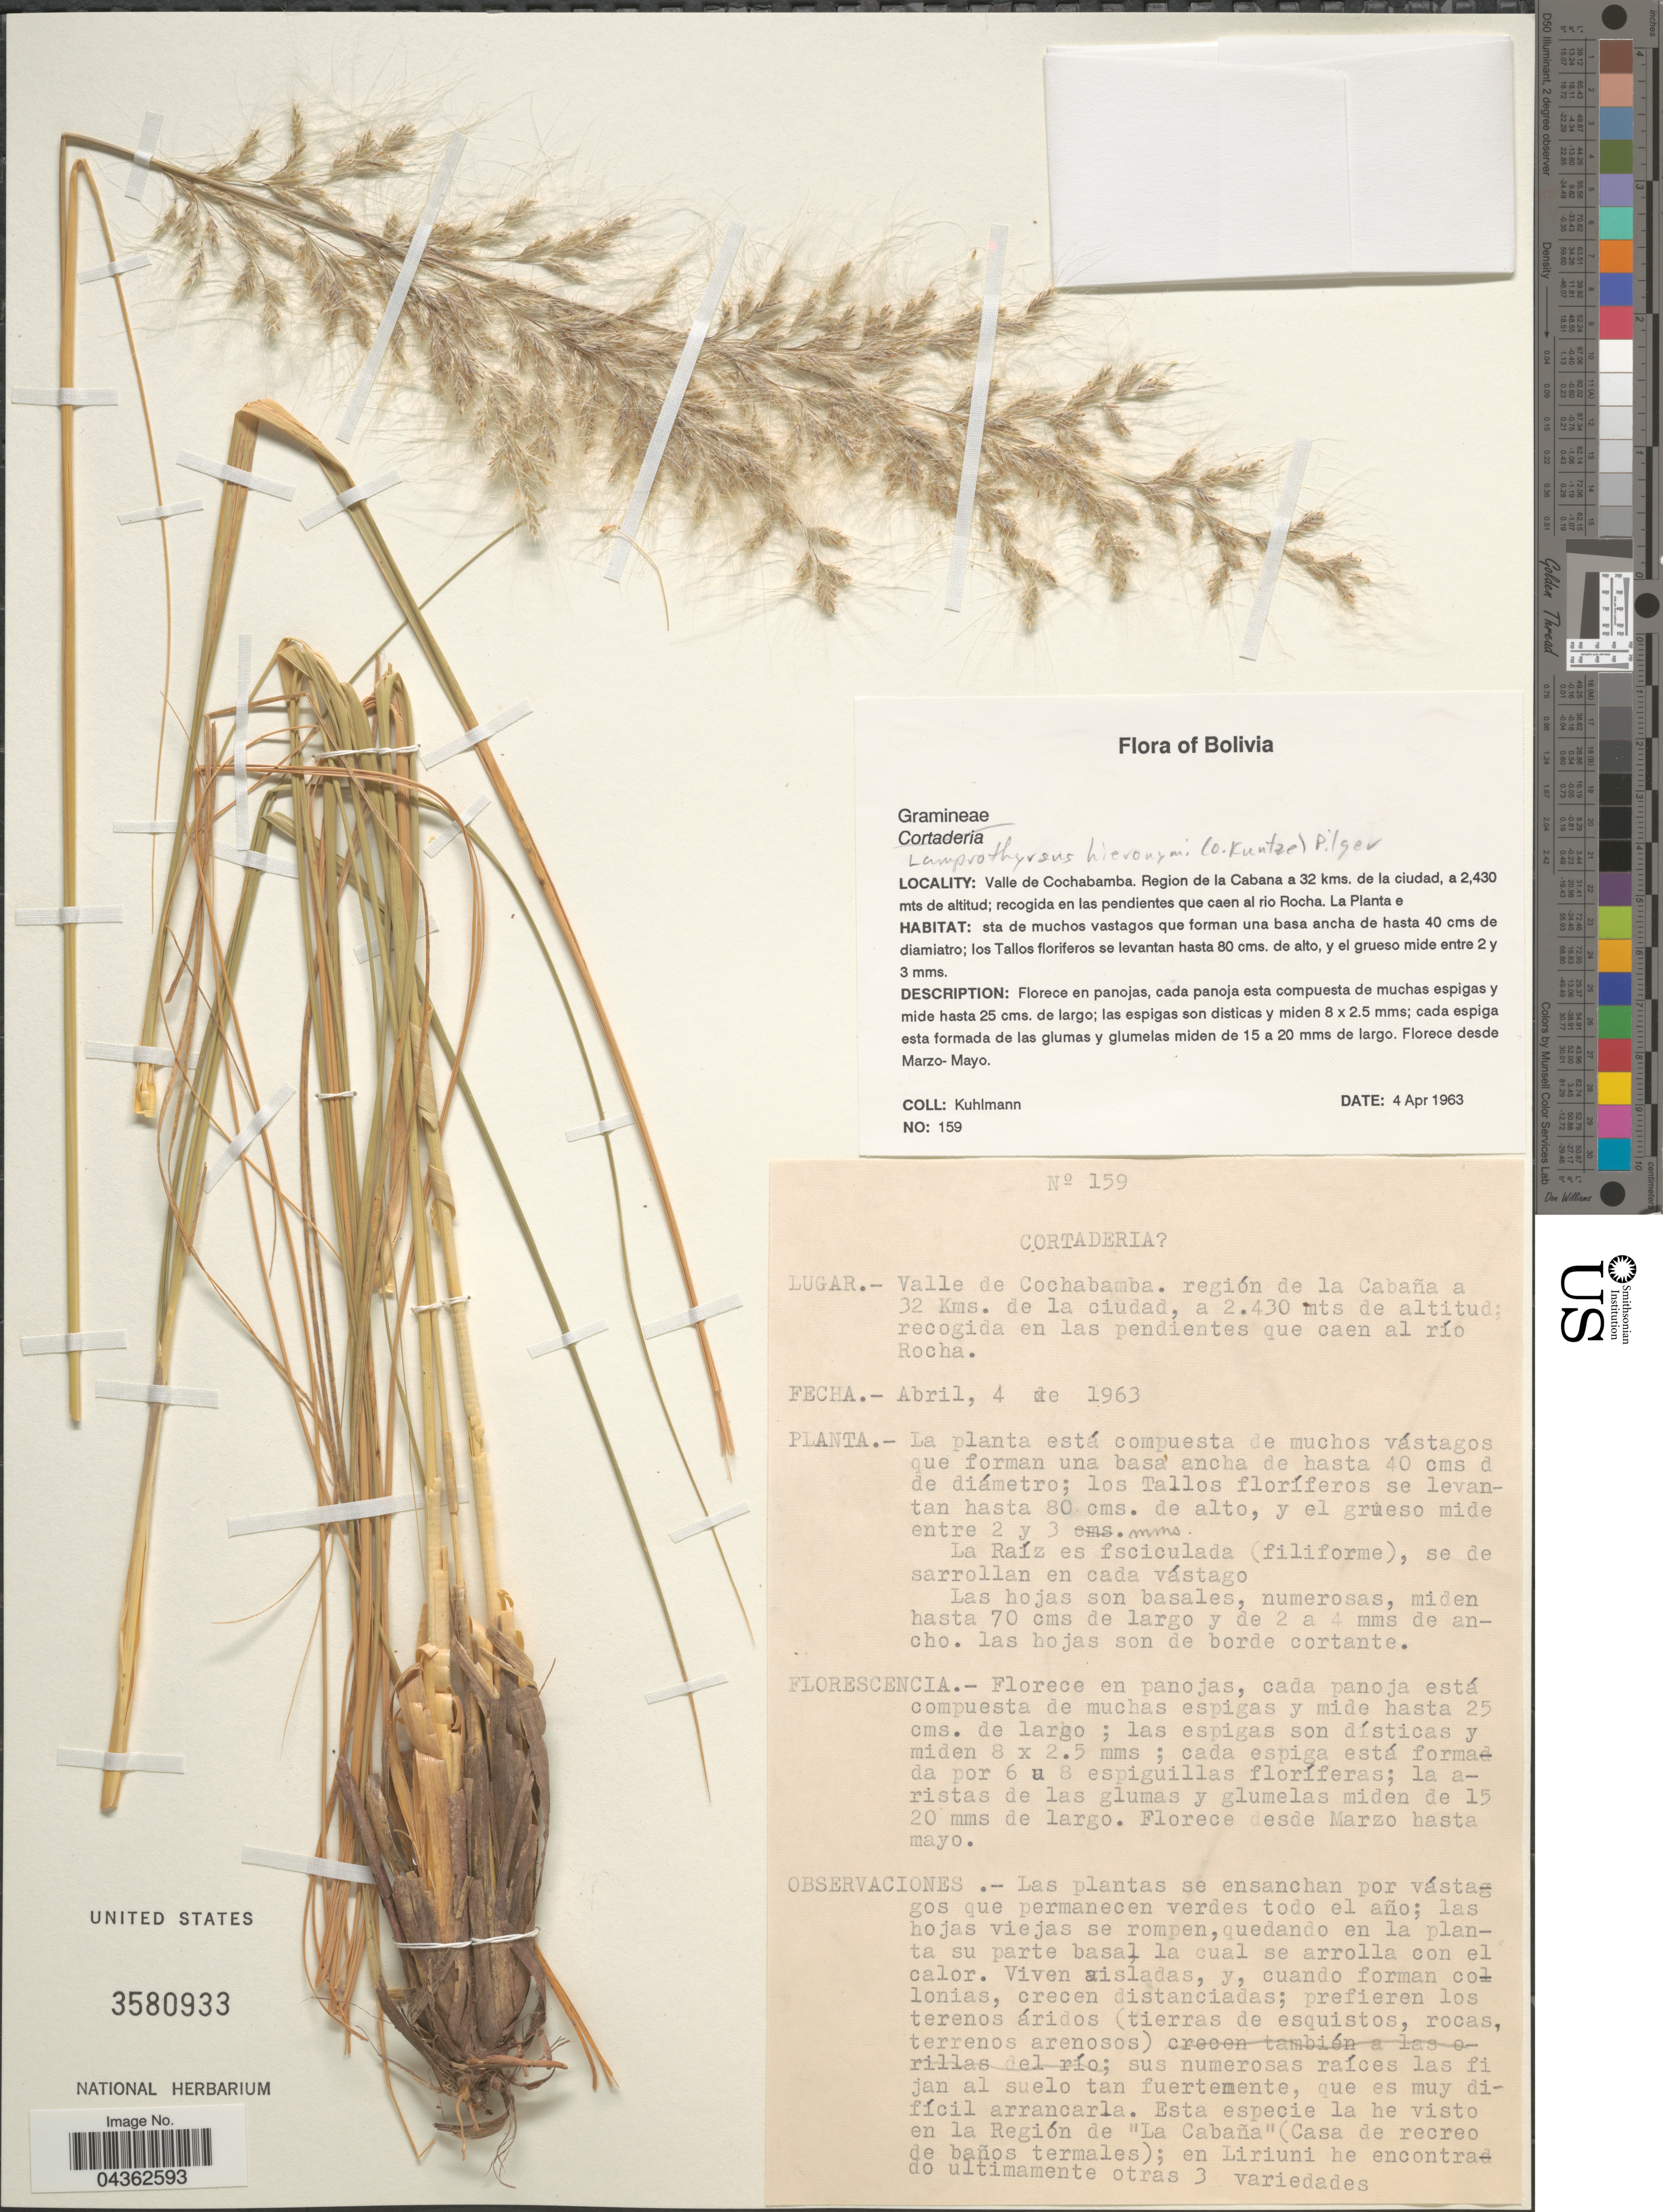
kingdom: Plantae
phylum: Tracheophyta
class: Liliopsida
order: Poales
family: Poaceae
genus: Cortaderia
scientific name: Cortaderia hieronymi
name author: (Kuntze) H.P. Linder & N.P. Barker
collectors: -- Kuhlmann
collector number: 159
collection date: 1963-04-04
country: Bolivia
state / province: Cochabamba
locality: Valle de Cochabamba. Región de la Cabaña a 32 kms. de la ciudad; recogida en las pendientes que caen al río Rocha.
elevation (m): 2430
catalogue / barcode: US 3580933